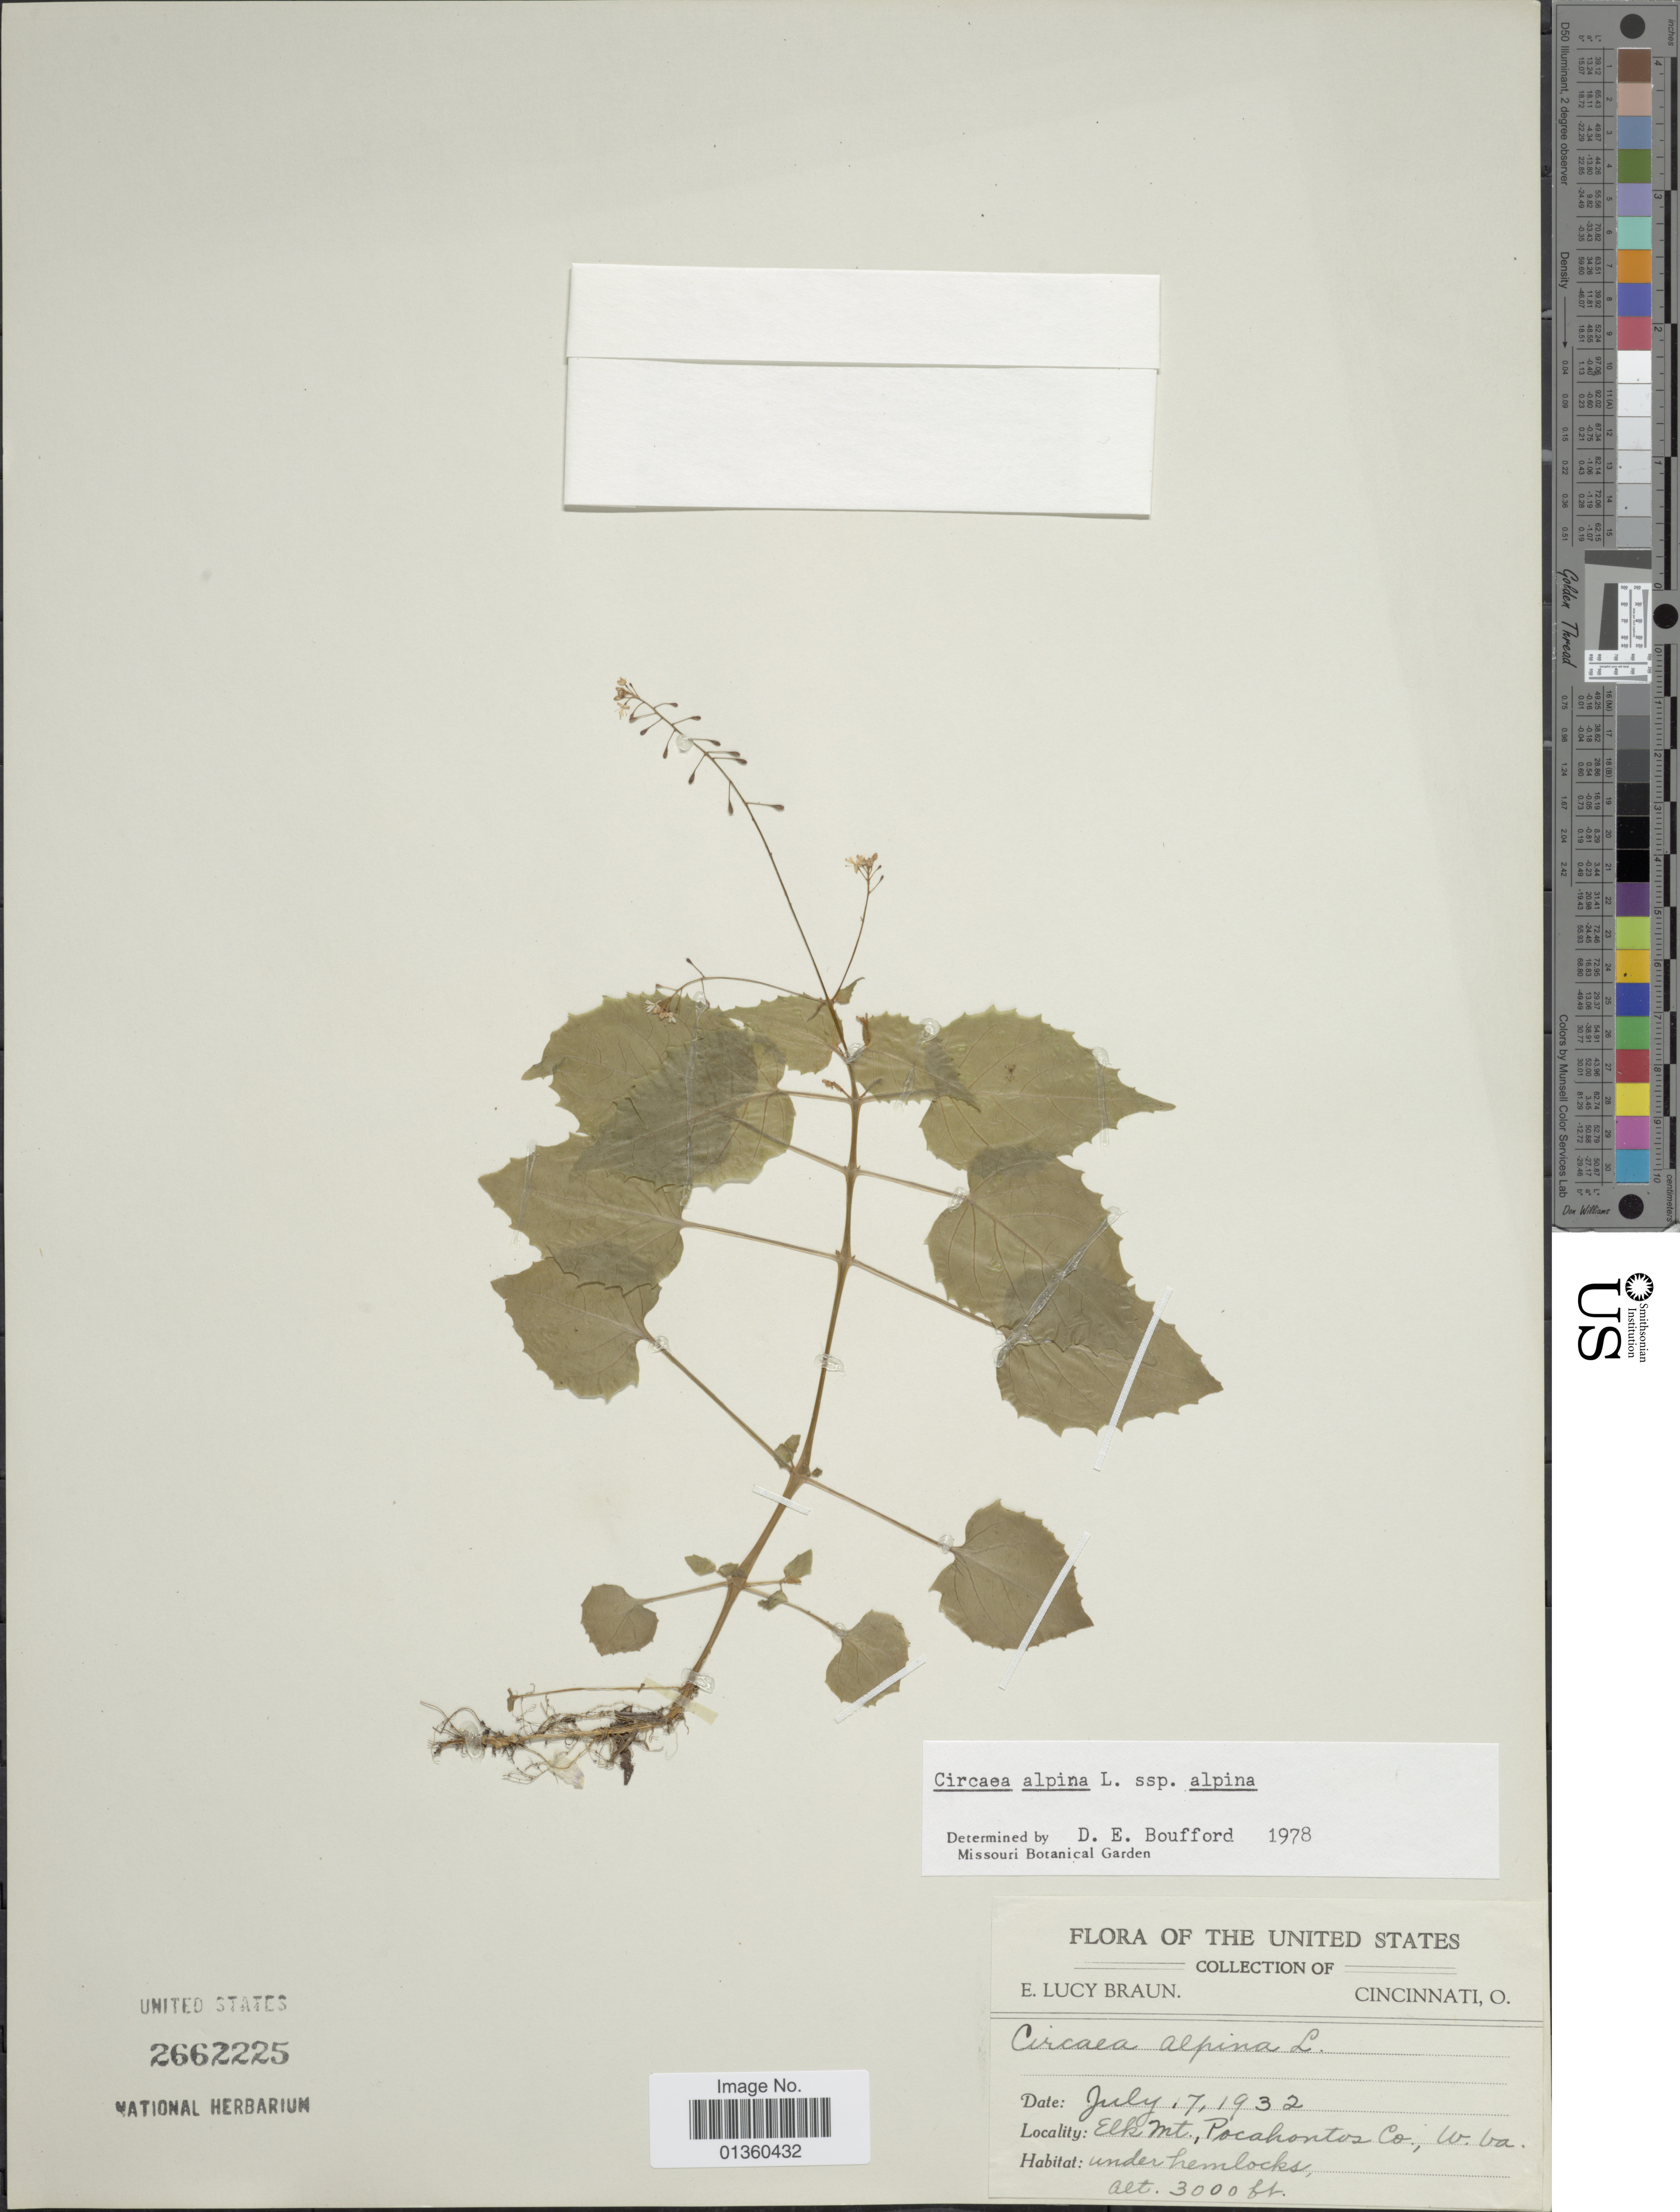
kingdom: Plantae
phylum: Tracheophyta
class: Magnoliopsida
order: Myrtales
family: Onagraceae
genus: Circaea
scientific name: Circaea alpina subsp. alpina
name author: L.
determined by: Boufford, Dave E.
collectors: E. L. Braun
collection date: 1932-07-17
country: United States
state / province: West Virginia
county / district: Pocahontas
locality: Elk Mtn.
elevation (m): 914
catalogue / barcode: US 2662225